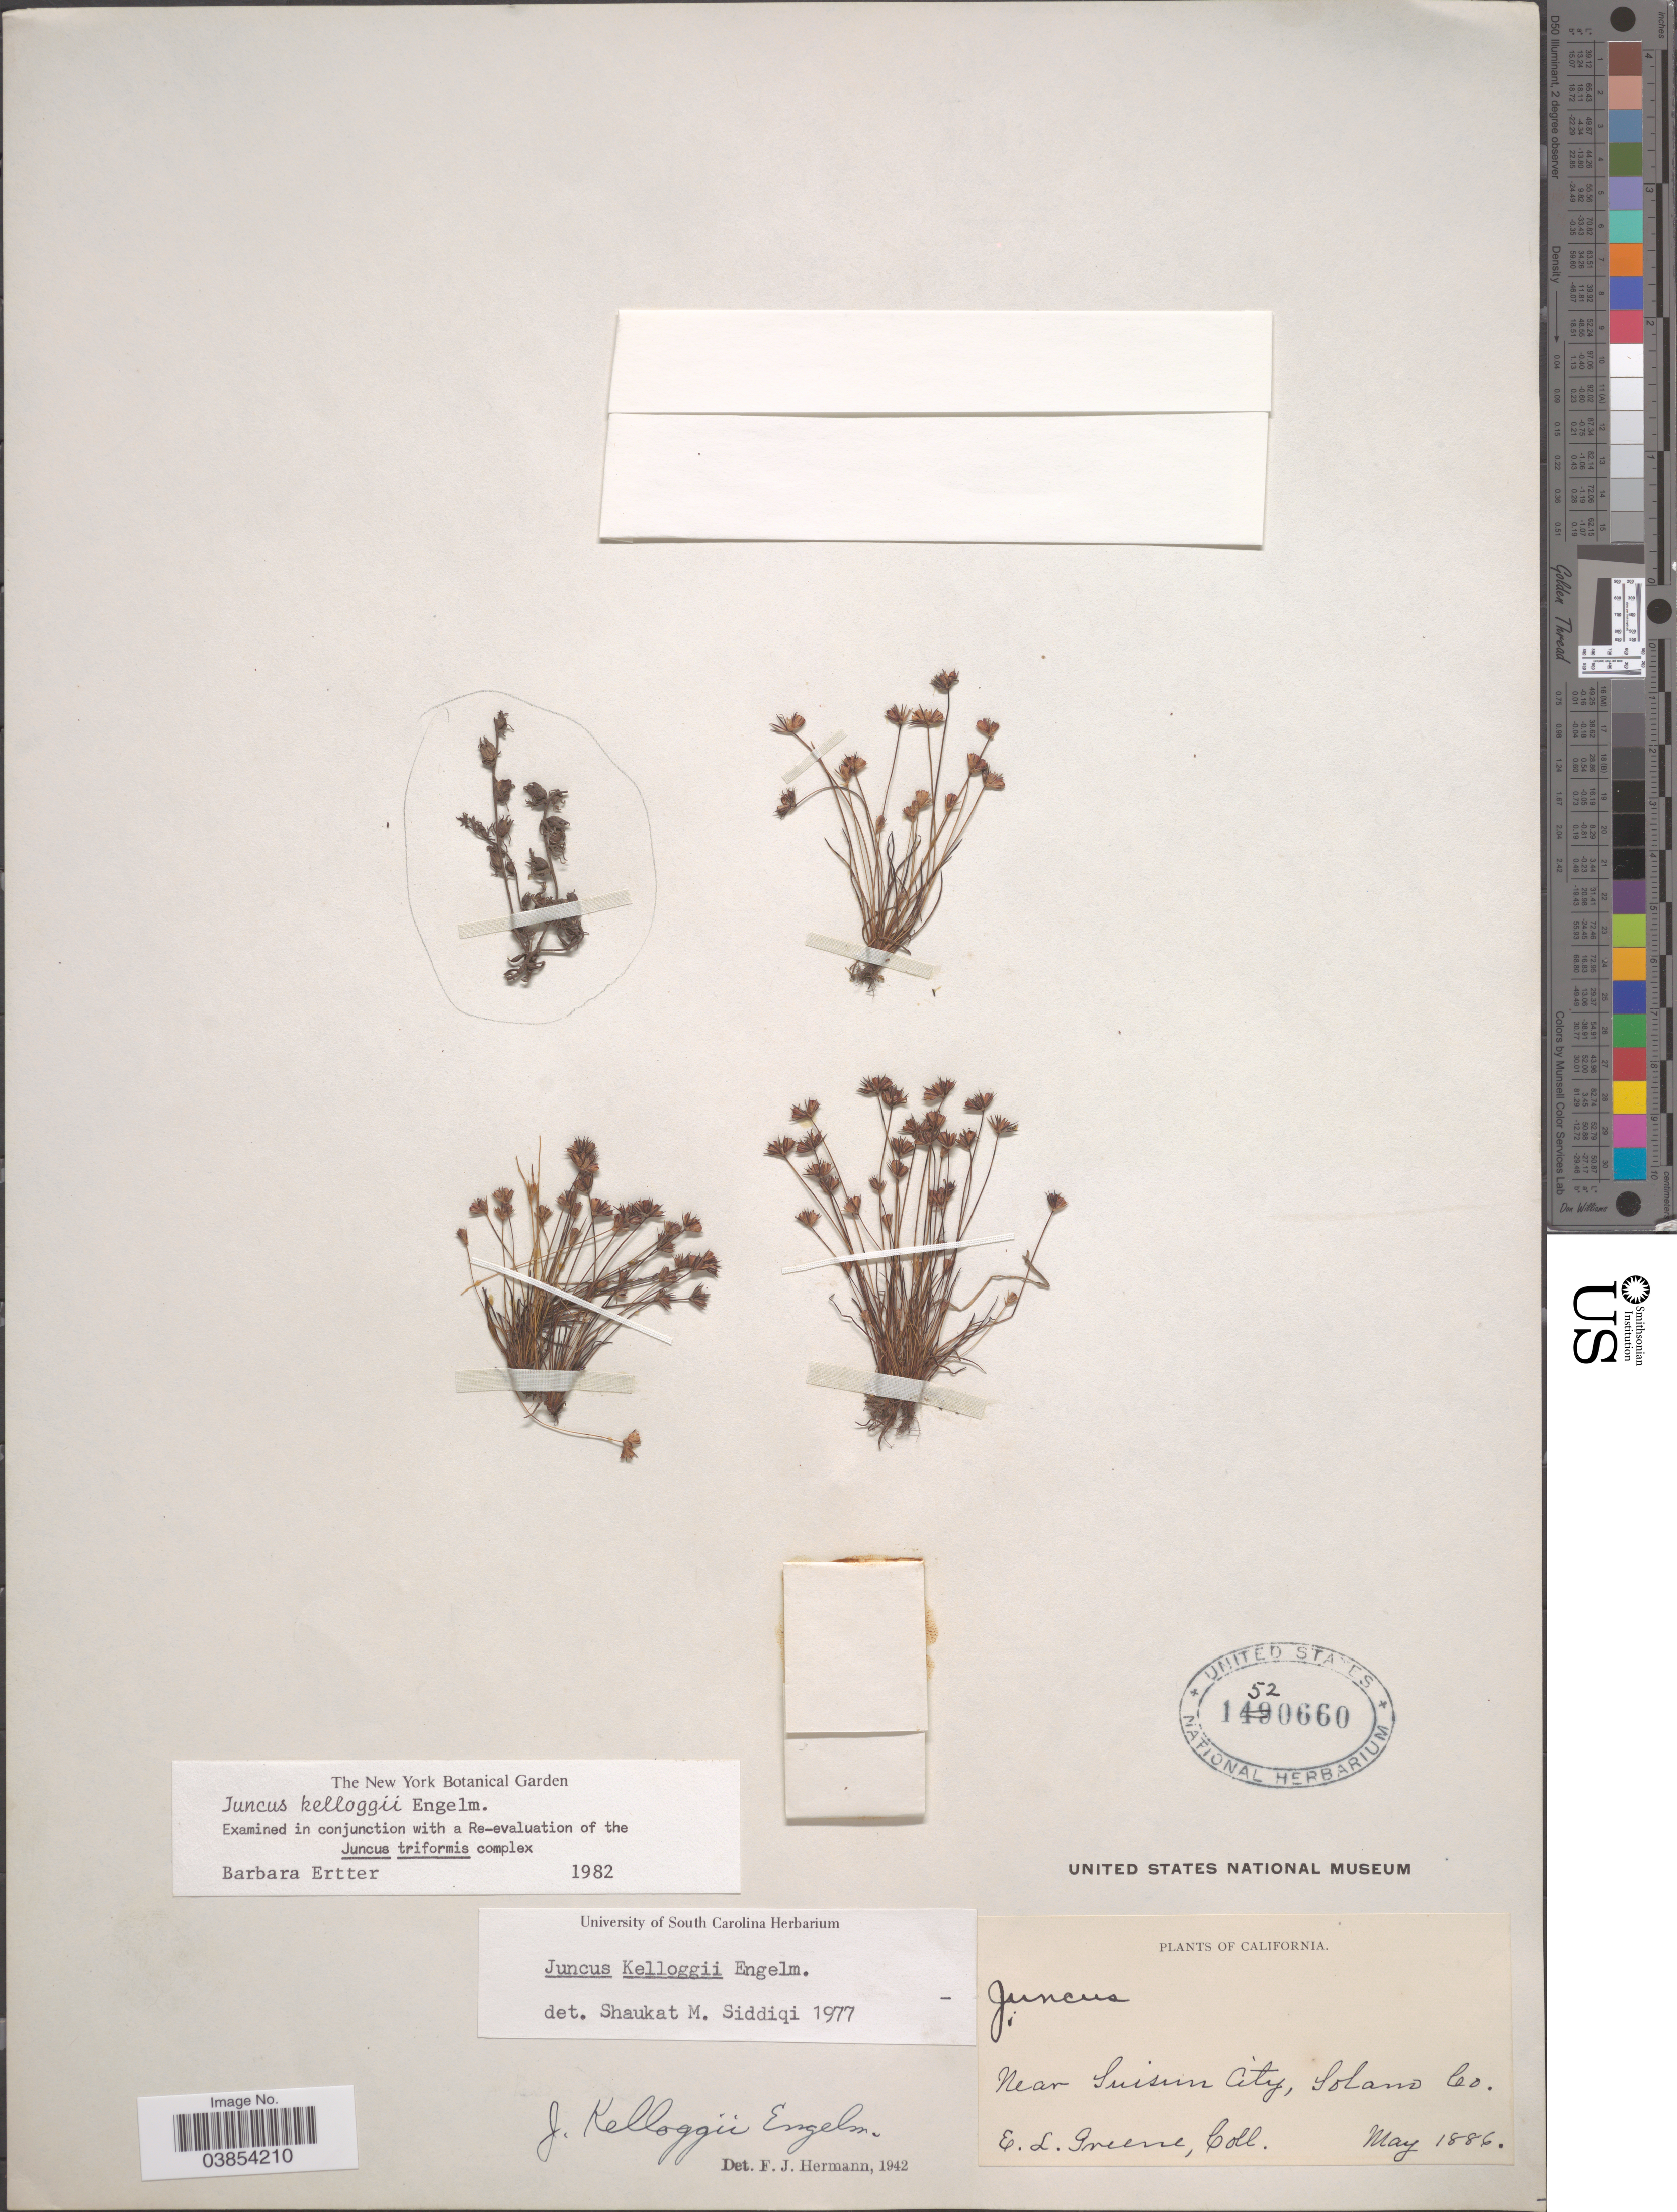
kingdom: Plantae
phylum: Tracheophyta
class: Liliopsida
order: Poales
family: Juncaceae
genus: Juncus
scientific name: Juncus kelloggii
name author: Engelm.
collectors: E. L. Greene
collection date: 1886-05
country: United States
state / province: California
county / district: Solano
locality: Near Suisun City, Solano Co.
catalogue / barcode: US 1520660